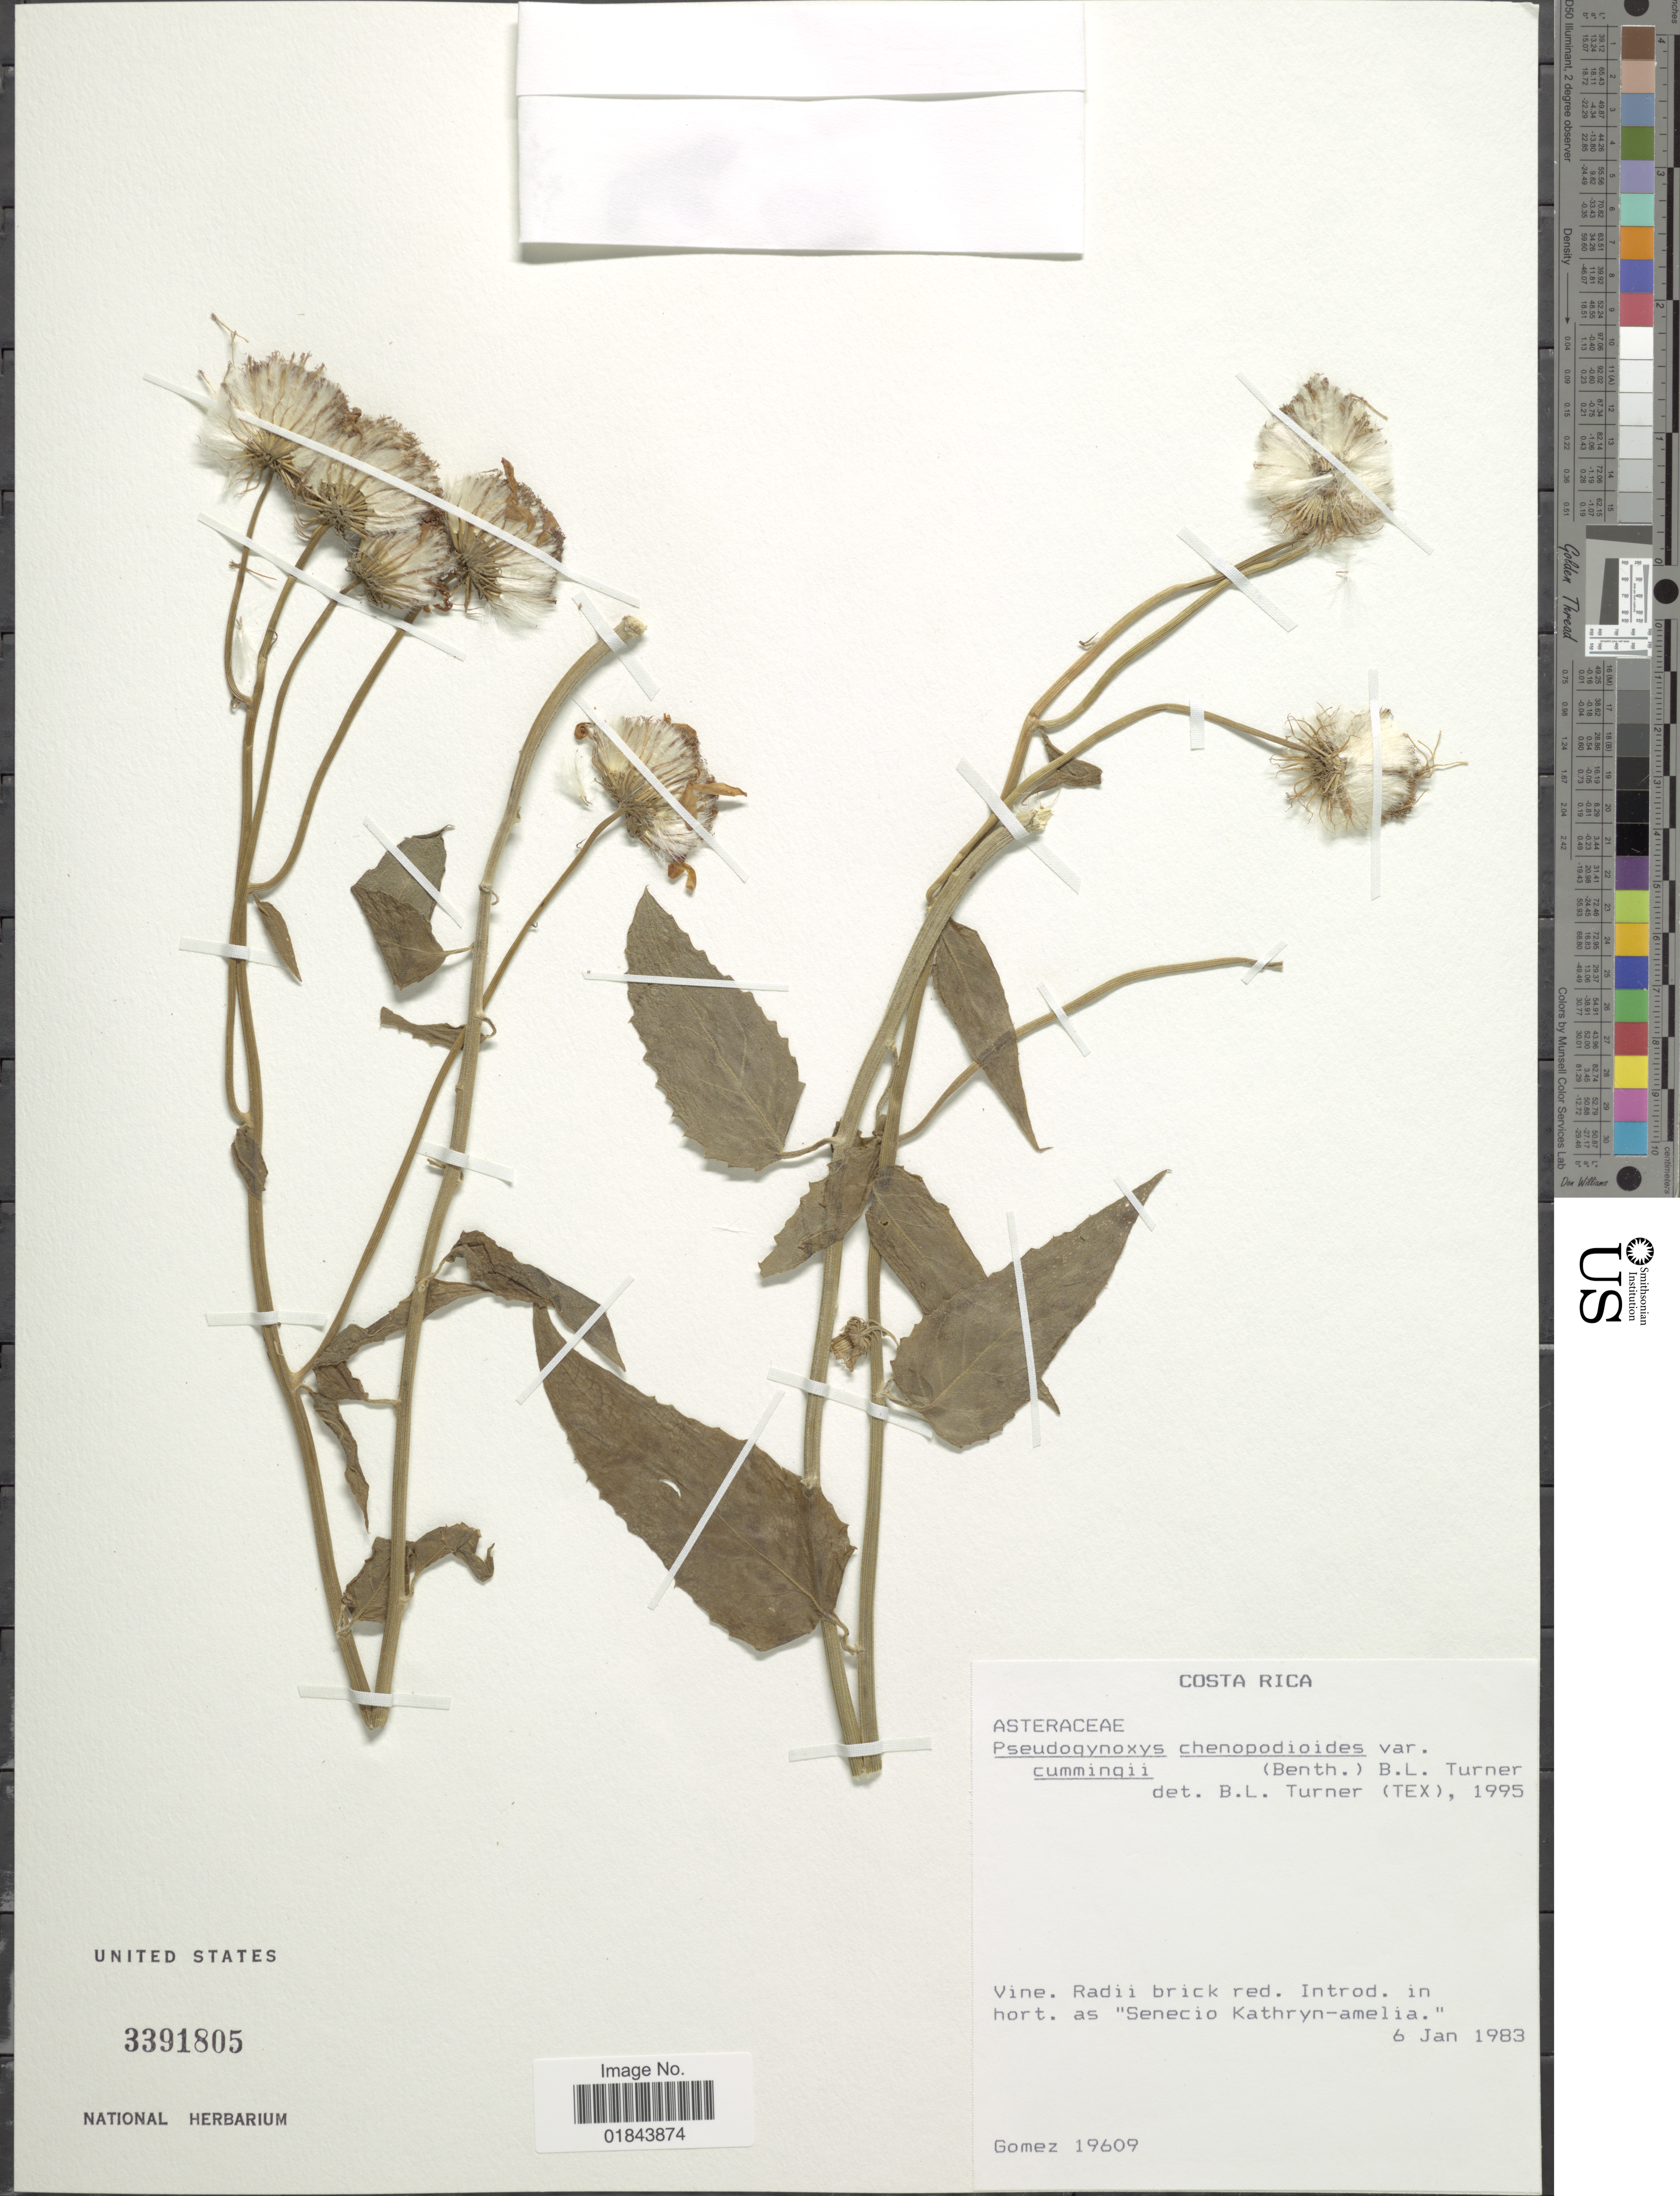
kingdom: Plantae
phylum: Tracheophyta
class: Magnoliopsida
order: Asterales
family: Asteraceae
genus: Pseudogynoxys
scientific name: Pseudogynoxys cummingii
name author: (Benth.) H. Rob. & Cuatrec.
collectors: Gomez, --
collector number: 19609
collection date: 1983-01-06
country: Costa Rica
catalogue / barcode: US 3391805